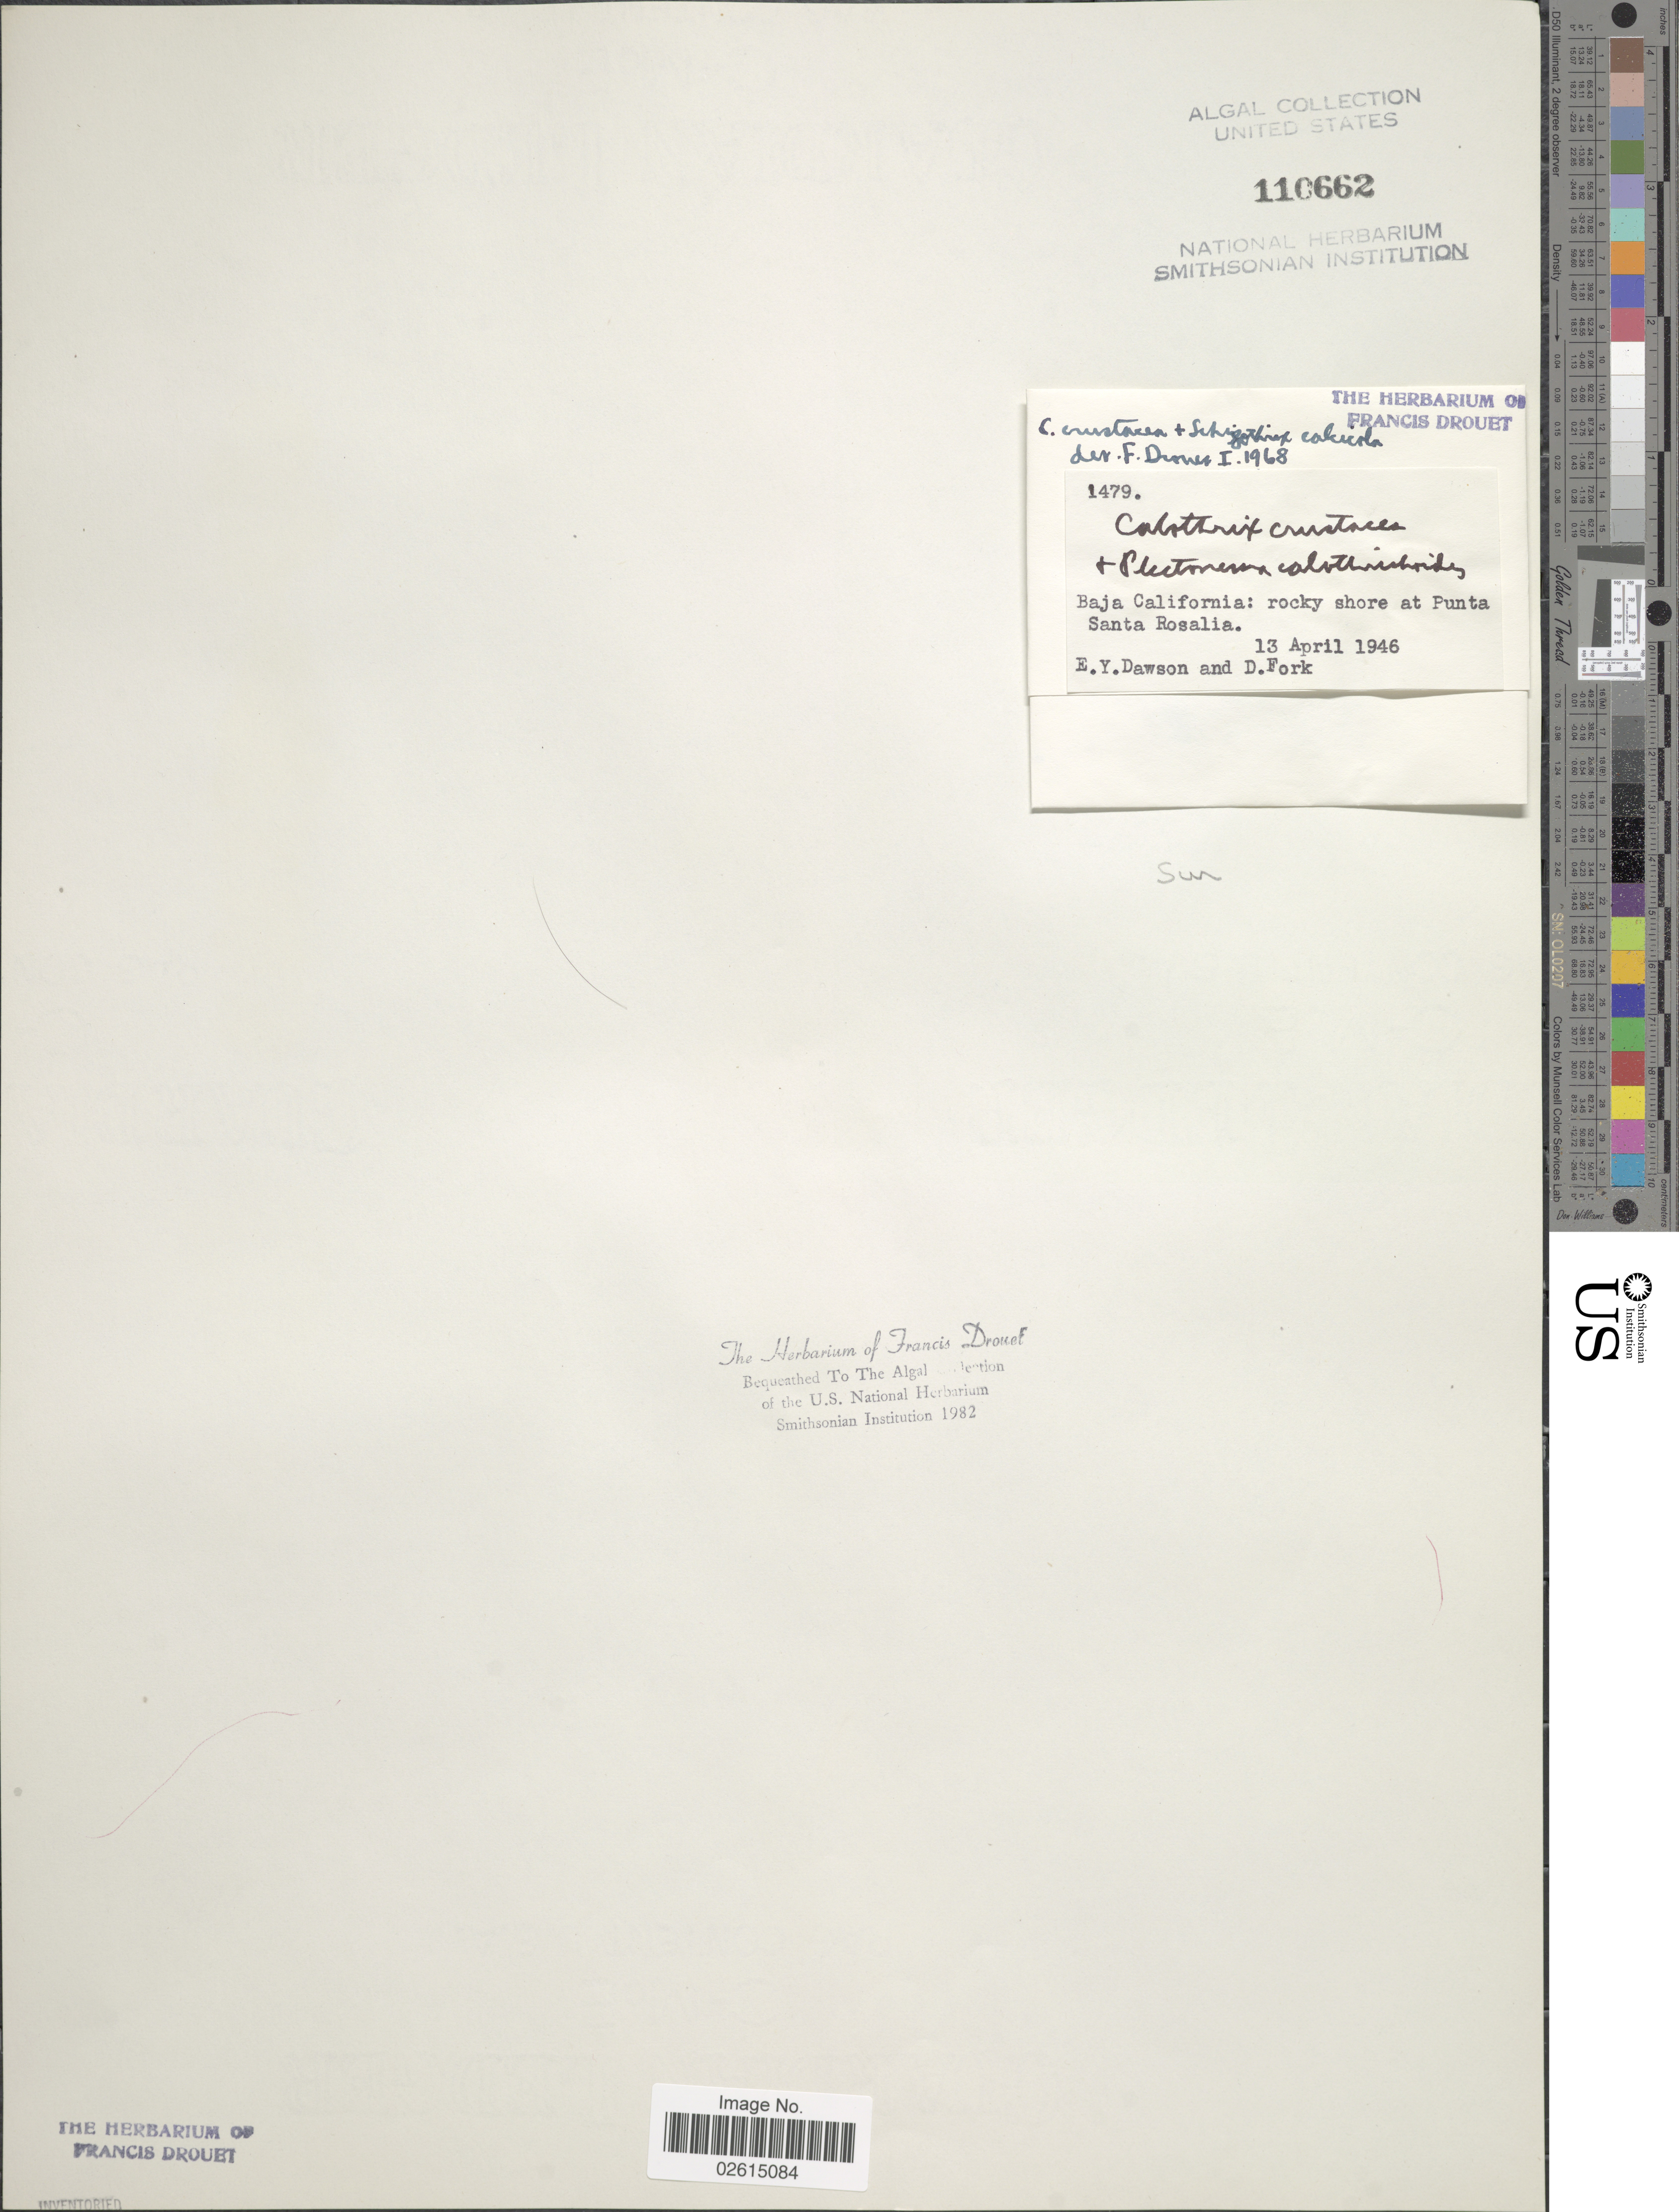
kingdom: Bacteria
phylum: Cyanobacteria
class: Cyanobacteriia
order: Cyanobacteriales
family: Rivulariaceae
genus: Calothrix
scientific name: Calothrix crustacea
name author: Thur. ex Bornet & Flahault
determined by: Drouet, F. E.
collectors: E. Y. Dawson & D. Fork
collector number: EYD 1479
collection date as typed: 13 Apr 1946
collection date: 1946-04-13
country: Mexico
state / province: Baja California Sur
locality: Punta Santa Rosalia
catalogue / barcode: US 110662